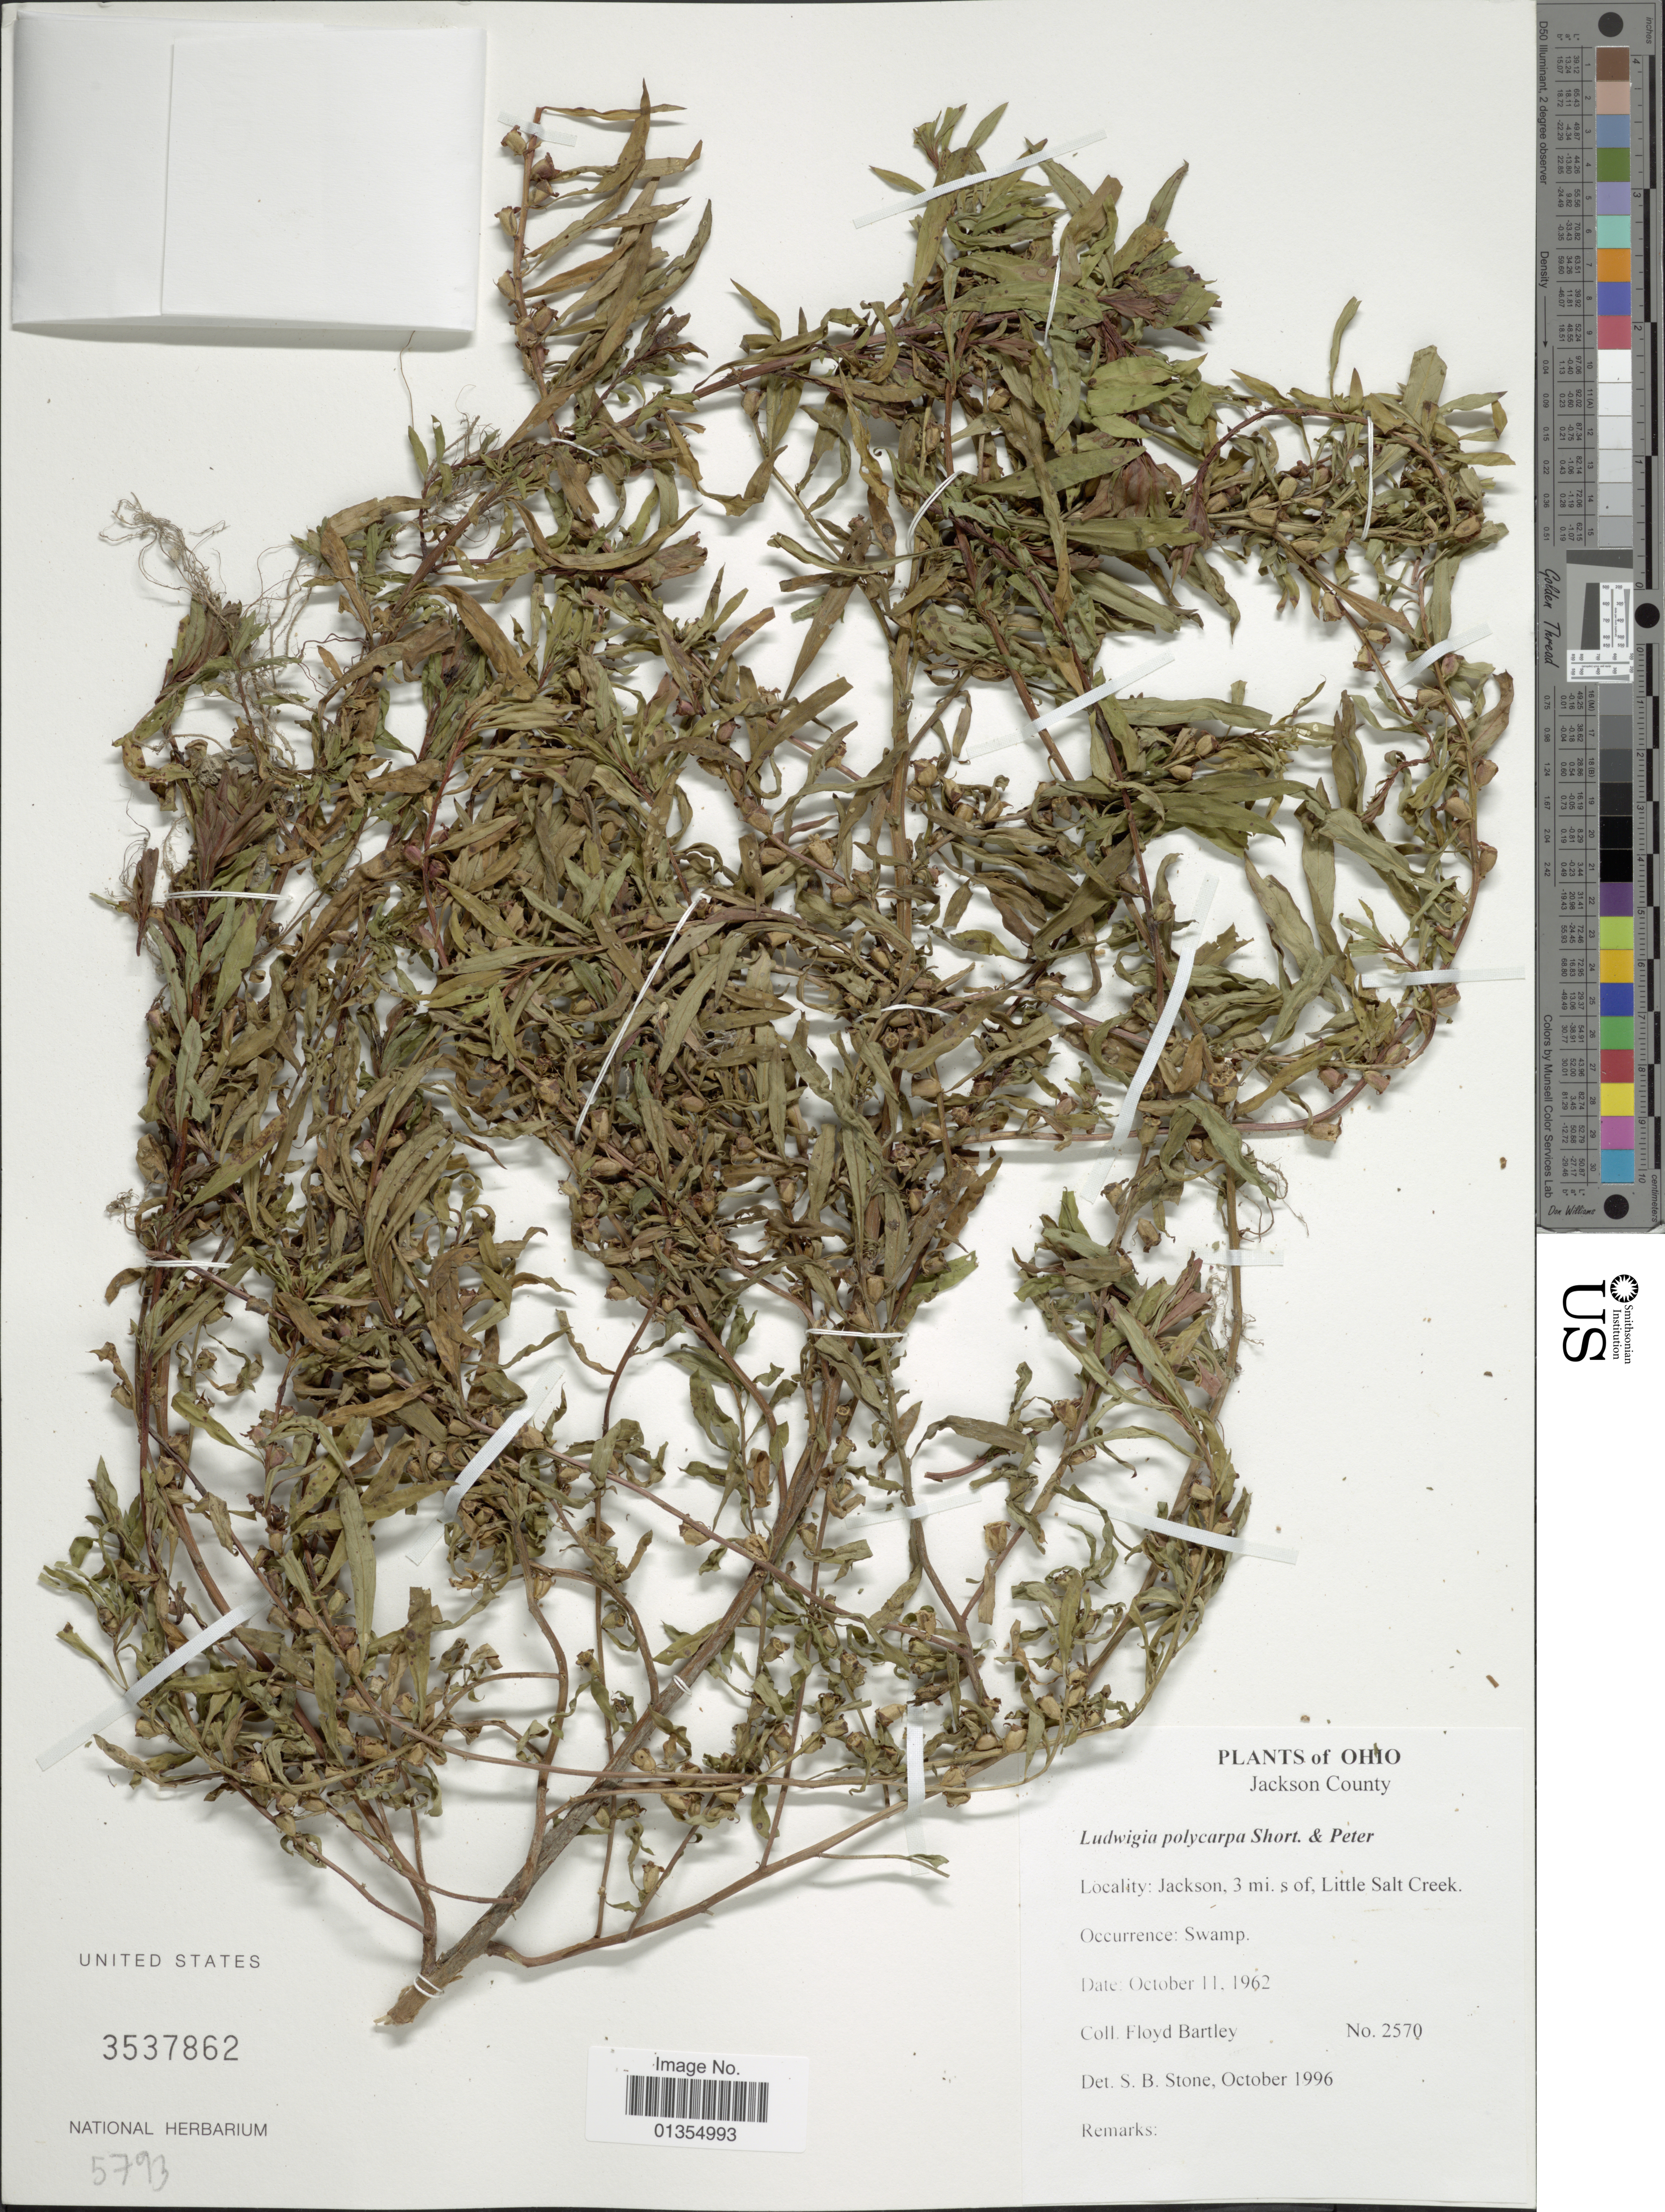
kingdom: Plantae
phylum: Tracheophyta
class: Magnoliopsida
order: Myrtales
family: Onagraceae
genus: Ludwigia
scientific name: Ludwigia polycarpa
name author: Short & R. Peter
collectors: F. Bartley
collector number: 2570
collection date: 1962-10-11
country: United States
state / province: Ohio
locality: Jackson County, Jackson, 3 mi s of, Little Salt Creek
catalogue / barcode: US 3537862